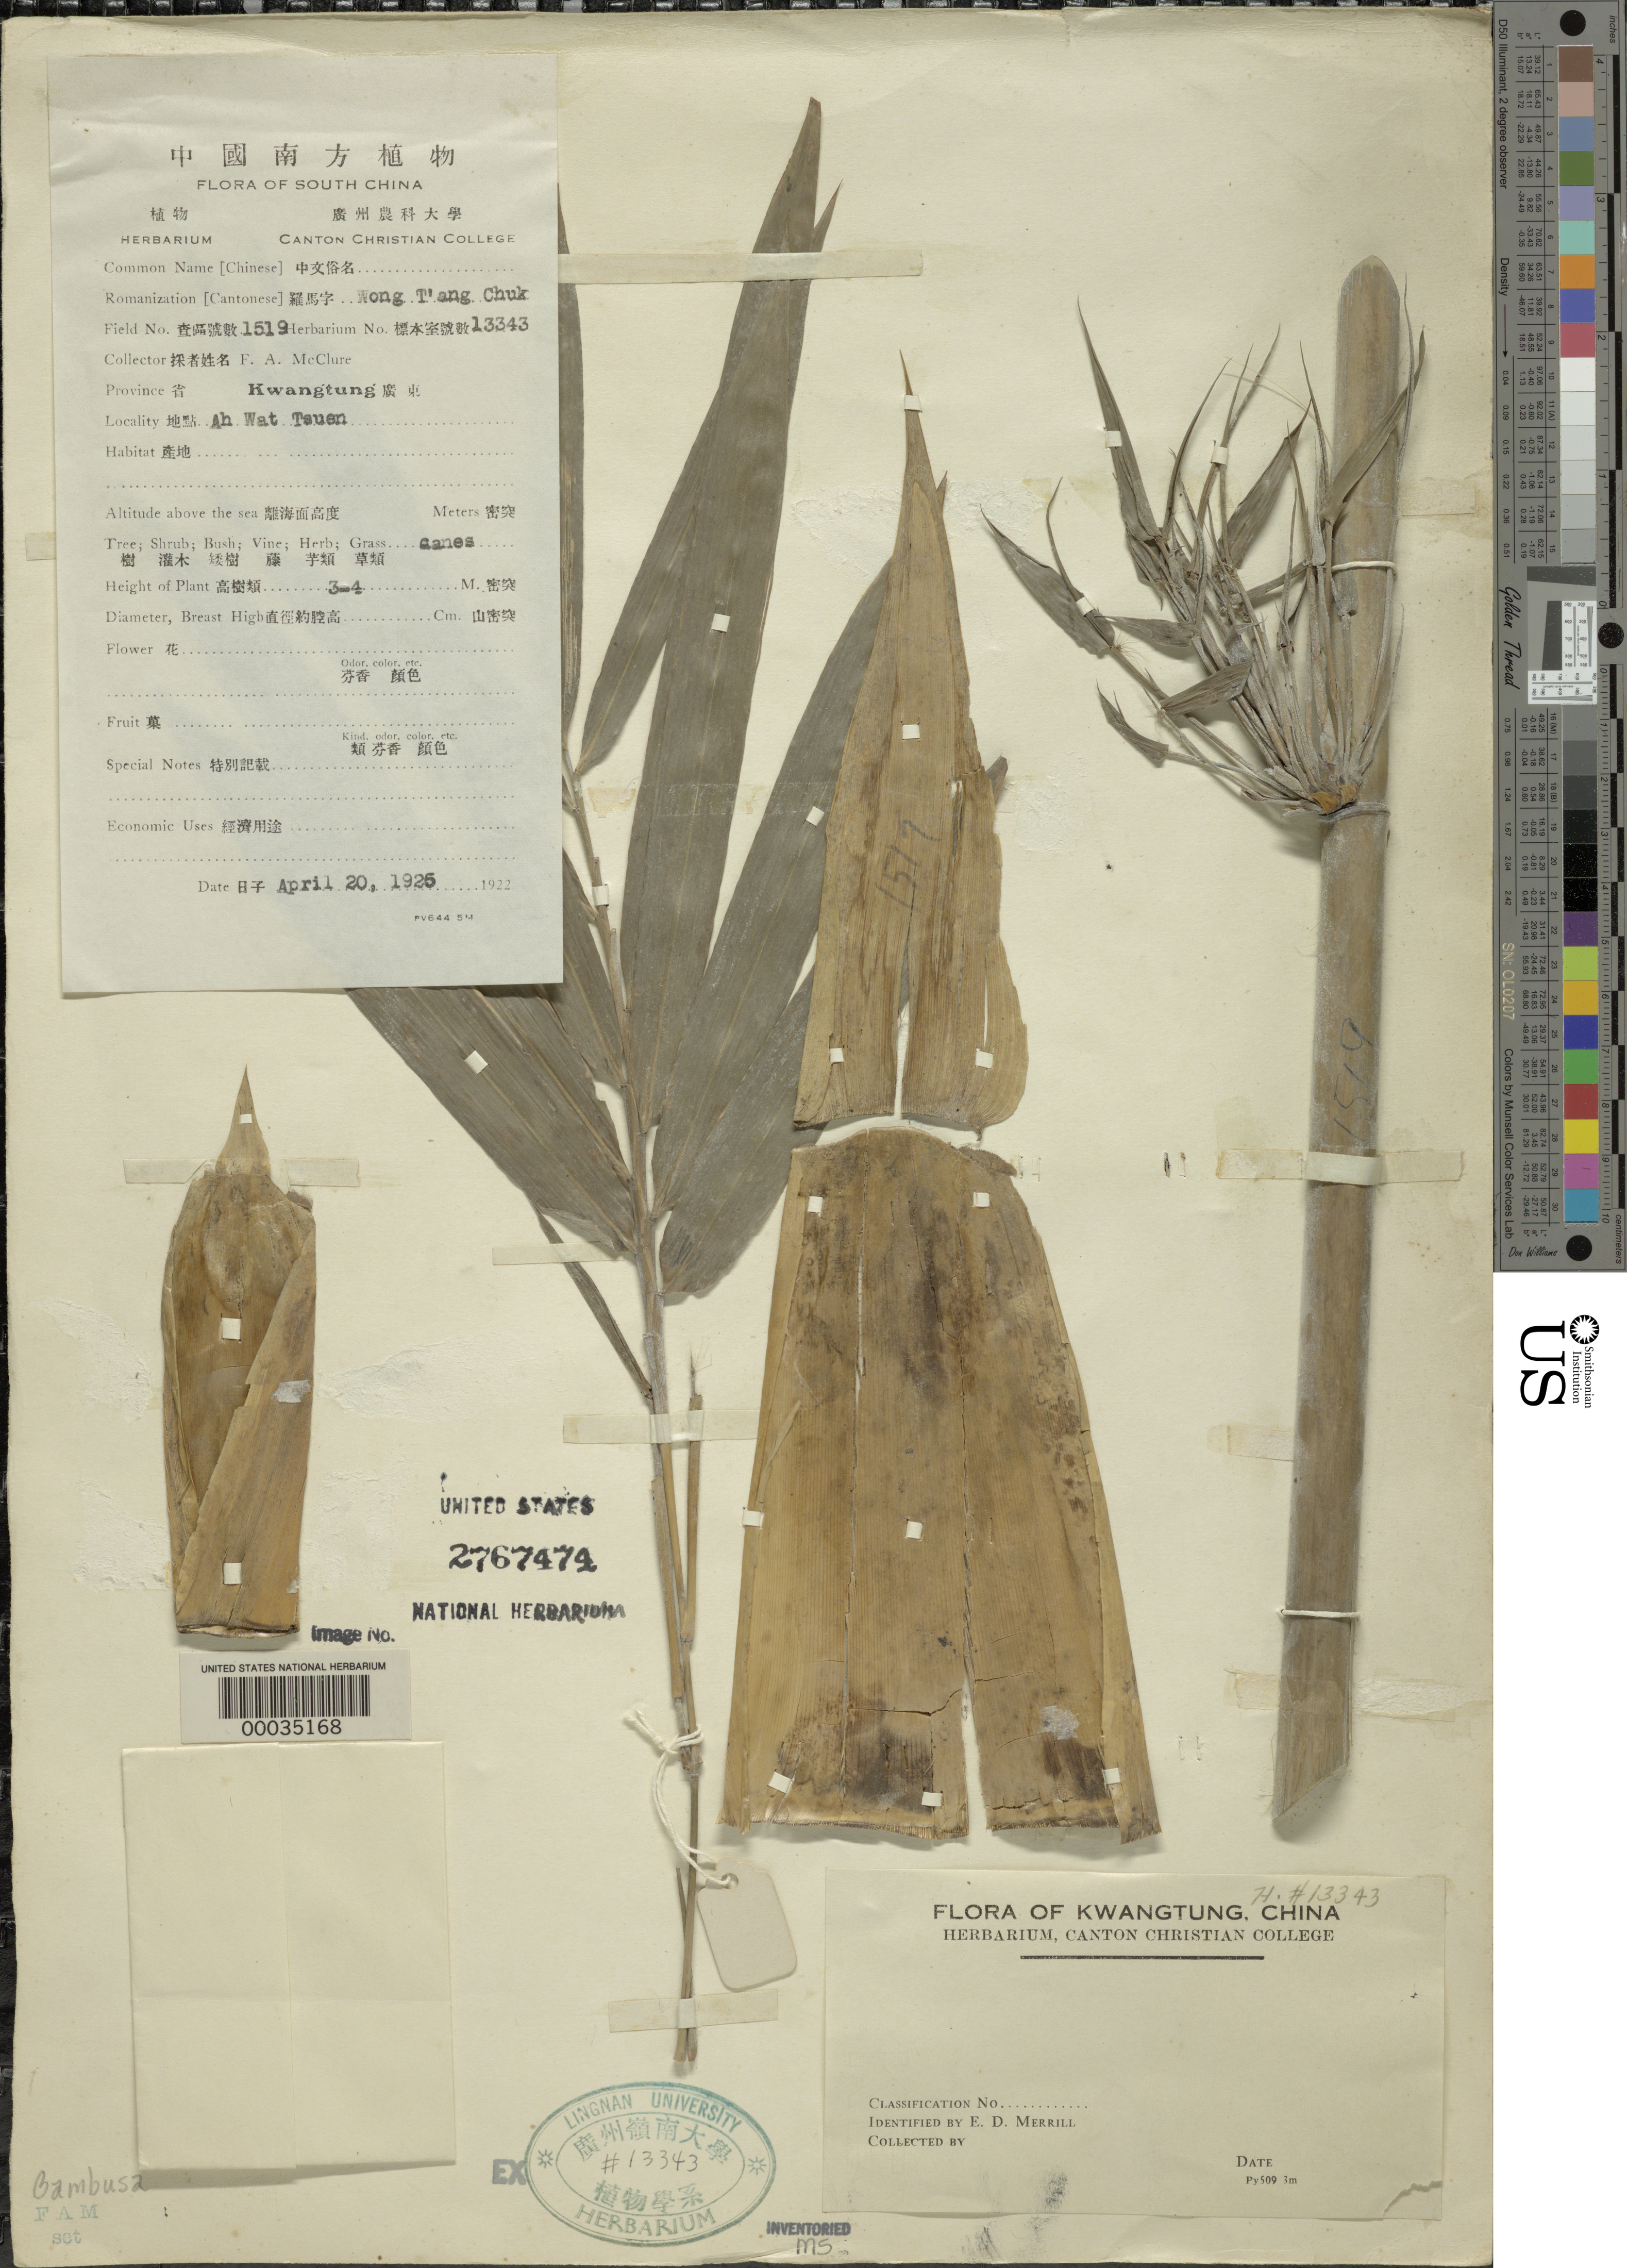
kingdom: Plantae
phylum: Tracheophyta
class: Liliopsida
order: Poales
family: Poaceae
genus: Bambusa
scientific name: Bambusa sp.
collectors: F. A. McClure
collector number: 1519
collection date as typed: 20 Apr 1925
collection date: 1925-04-20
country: China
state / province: Guangdong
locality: Ah wat tsuen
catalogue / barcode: US 2767474